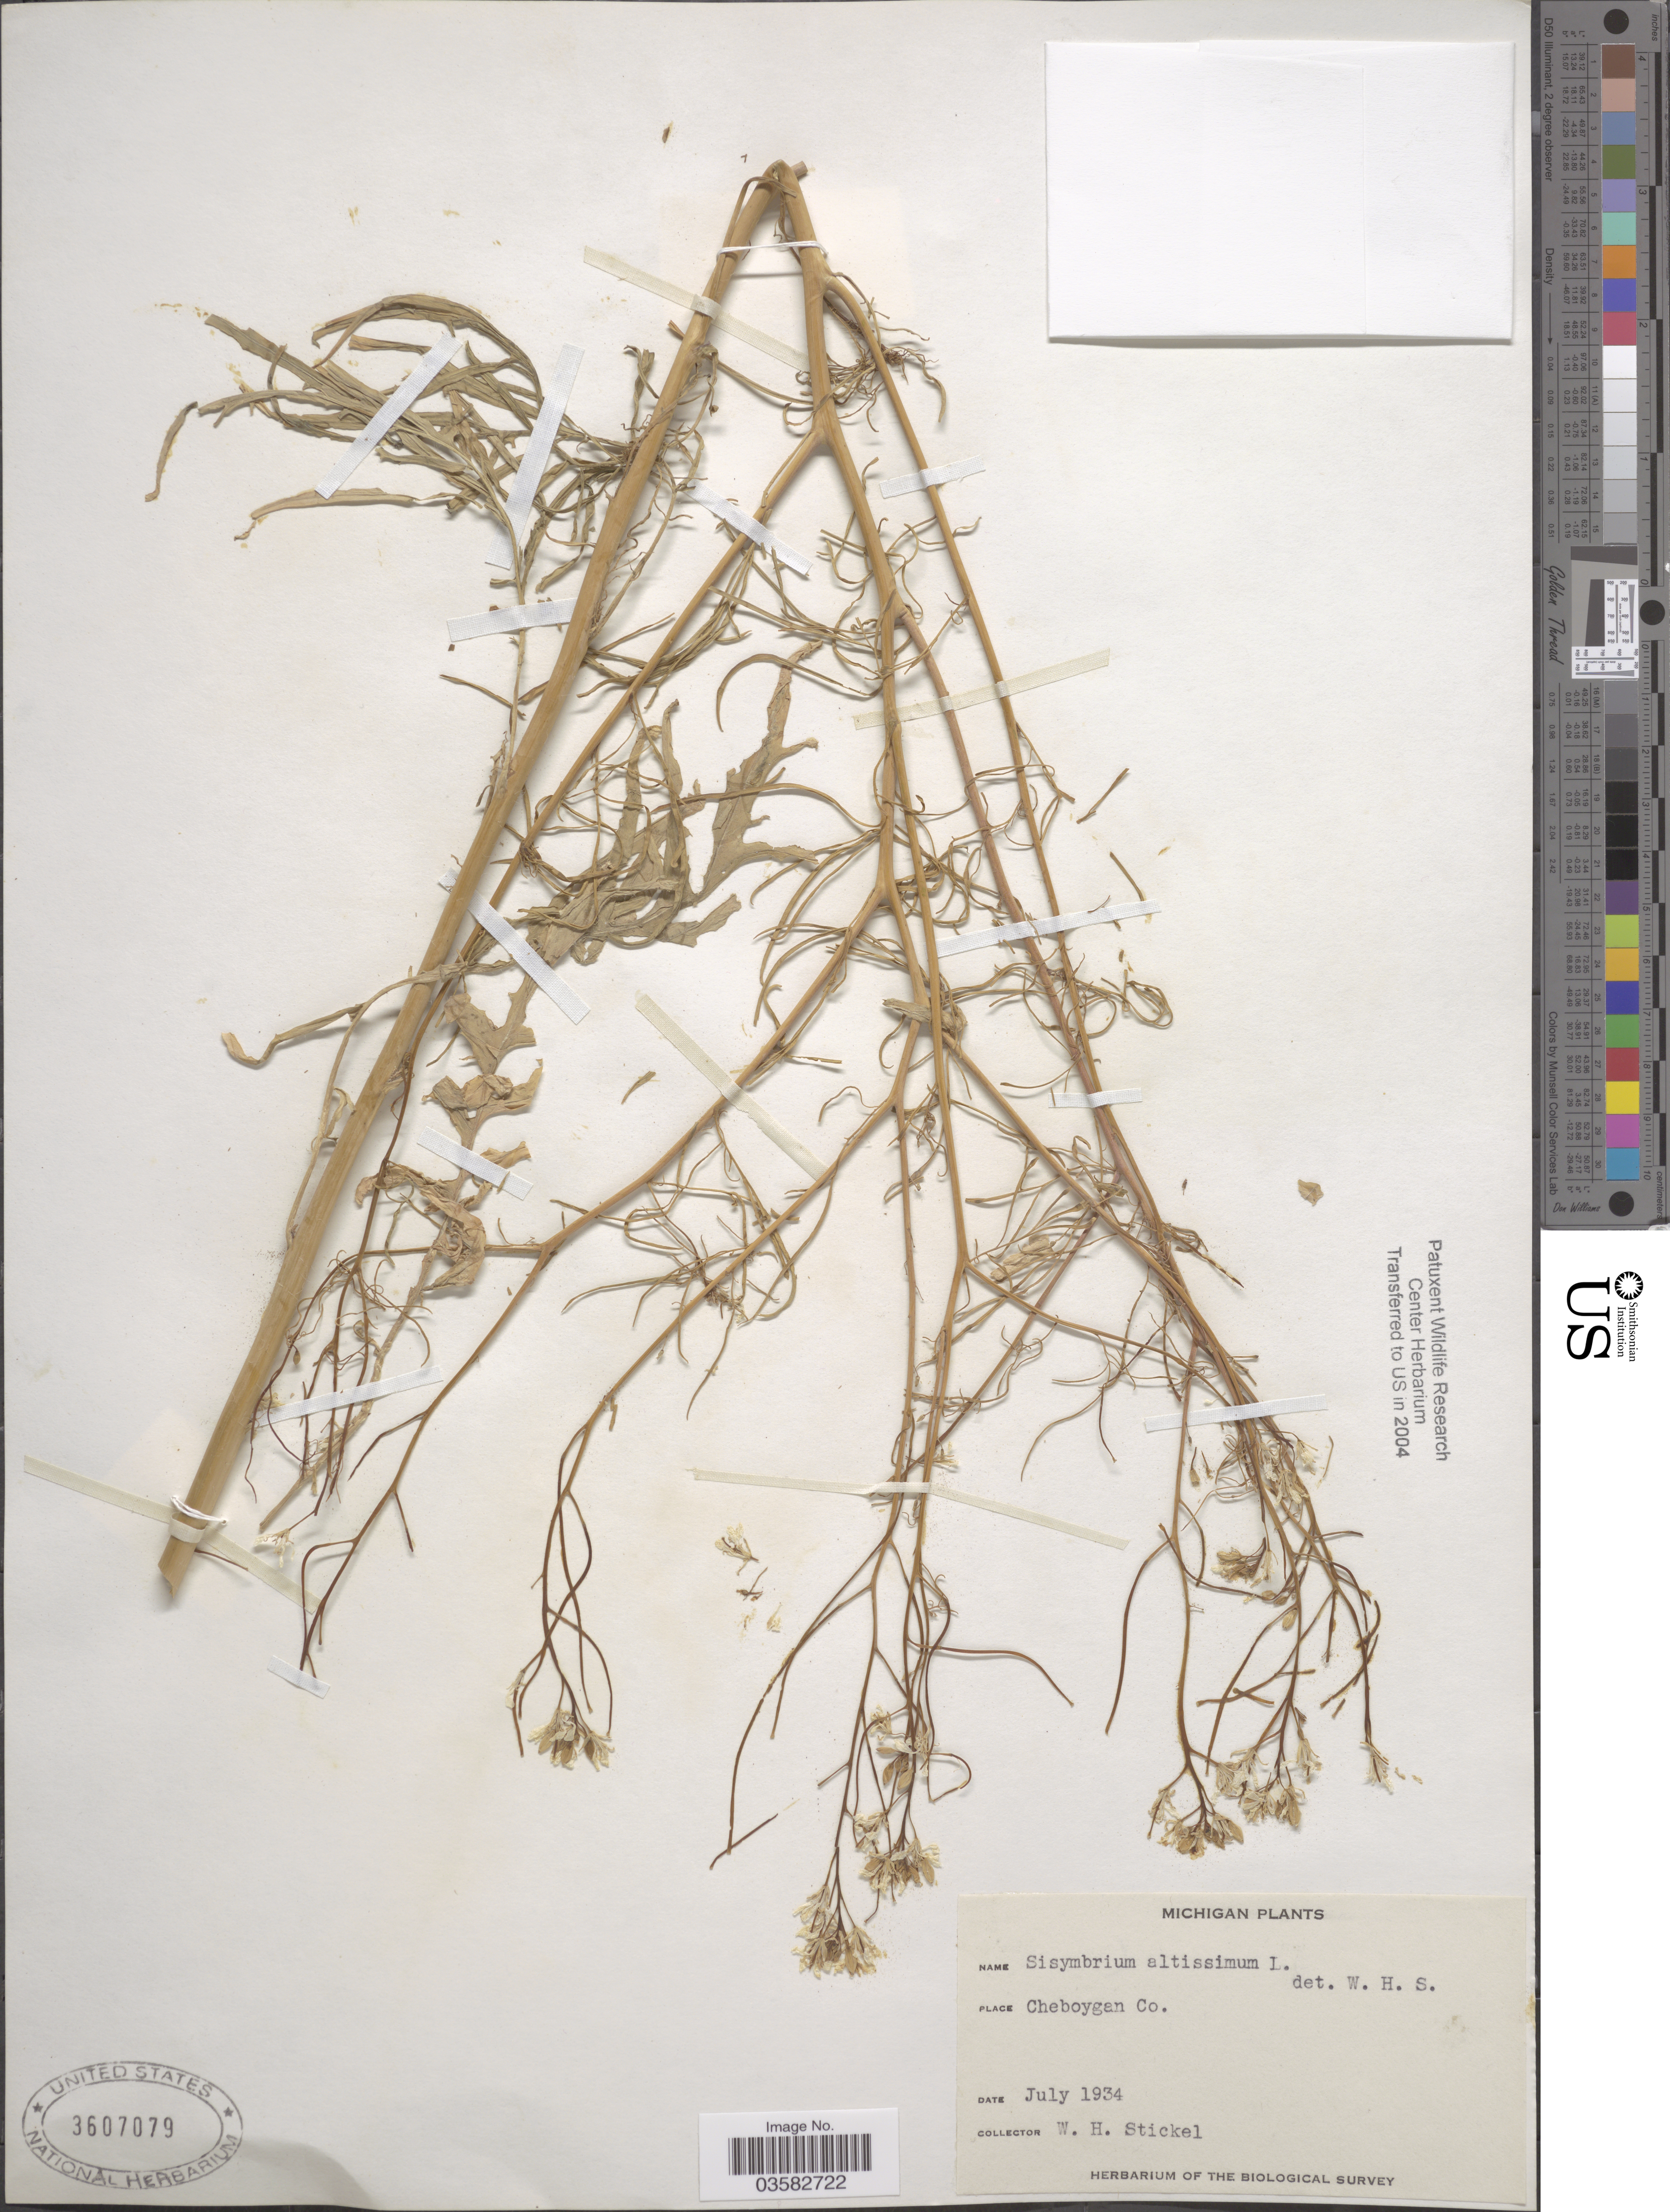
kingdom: Plantae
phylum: Tracheophyta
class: Magnoliopsida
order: Brassicales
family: Brassicaceae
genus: Sisymbrium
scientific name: Sisymbrium altissimum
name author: L.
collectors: W. Stickel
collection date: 1934-07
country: United States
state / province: Michigan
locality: Cheboygan Co.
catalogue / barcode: US 3607079